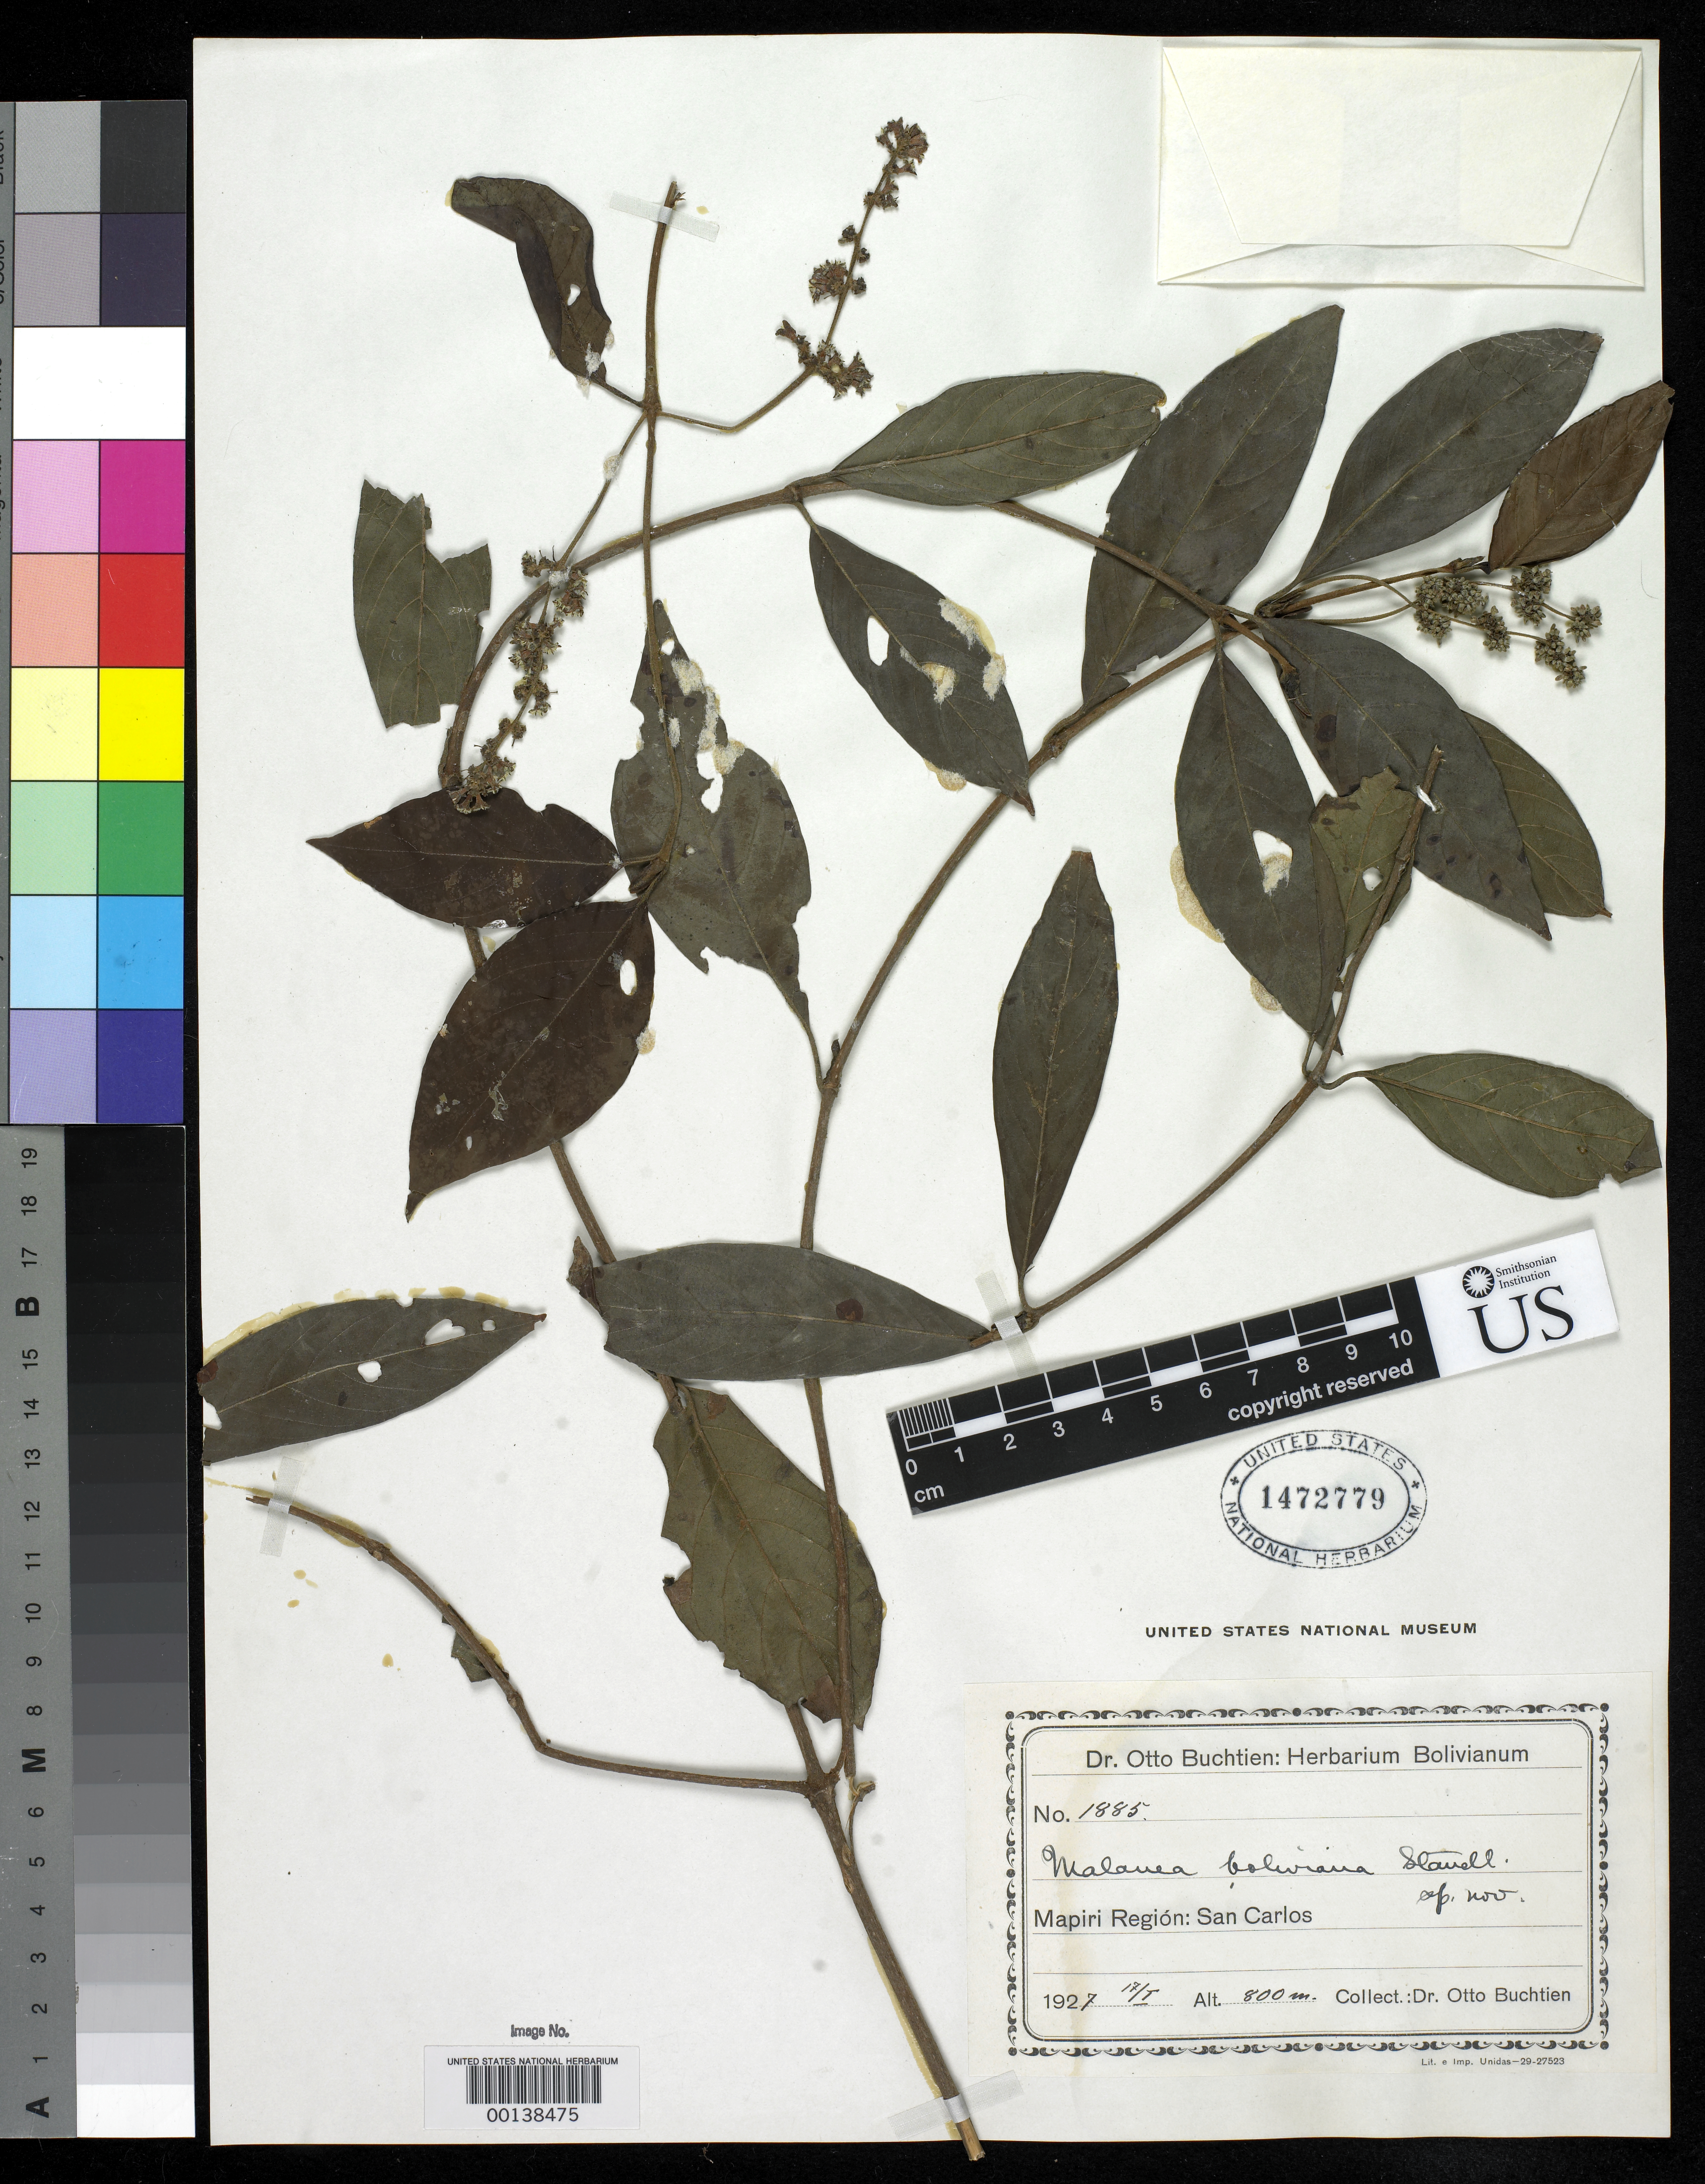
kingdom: Plantae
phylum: Tracheophyta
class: Magnoliopsida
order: Gentianales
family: Rubiaceae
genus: Malanea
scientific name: Malanea boliviana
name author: Standl.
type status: Isotype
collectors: O. Buchtien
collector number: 1885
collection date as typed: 17 Jan 1927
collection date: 1927-01-17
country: Bolivia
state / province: La Paz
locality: Mapiri, San Carlos.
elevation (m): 800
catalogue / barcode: US 1472779